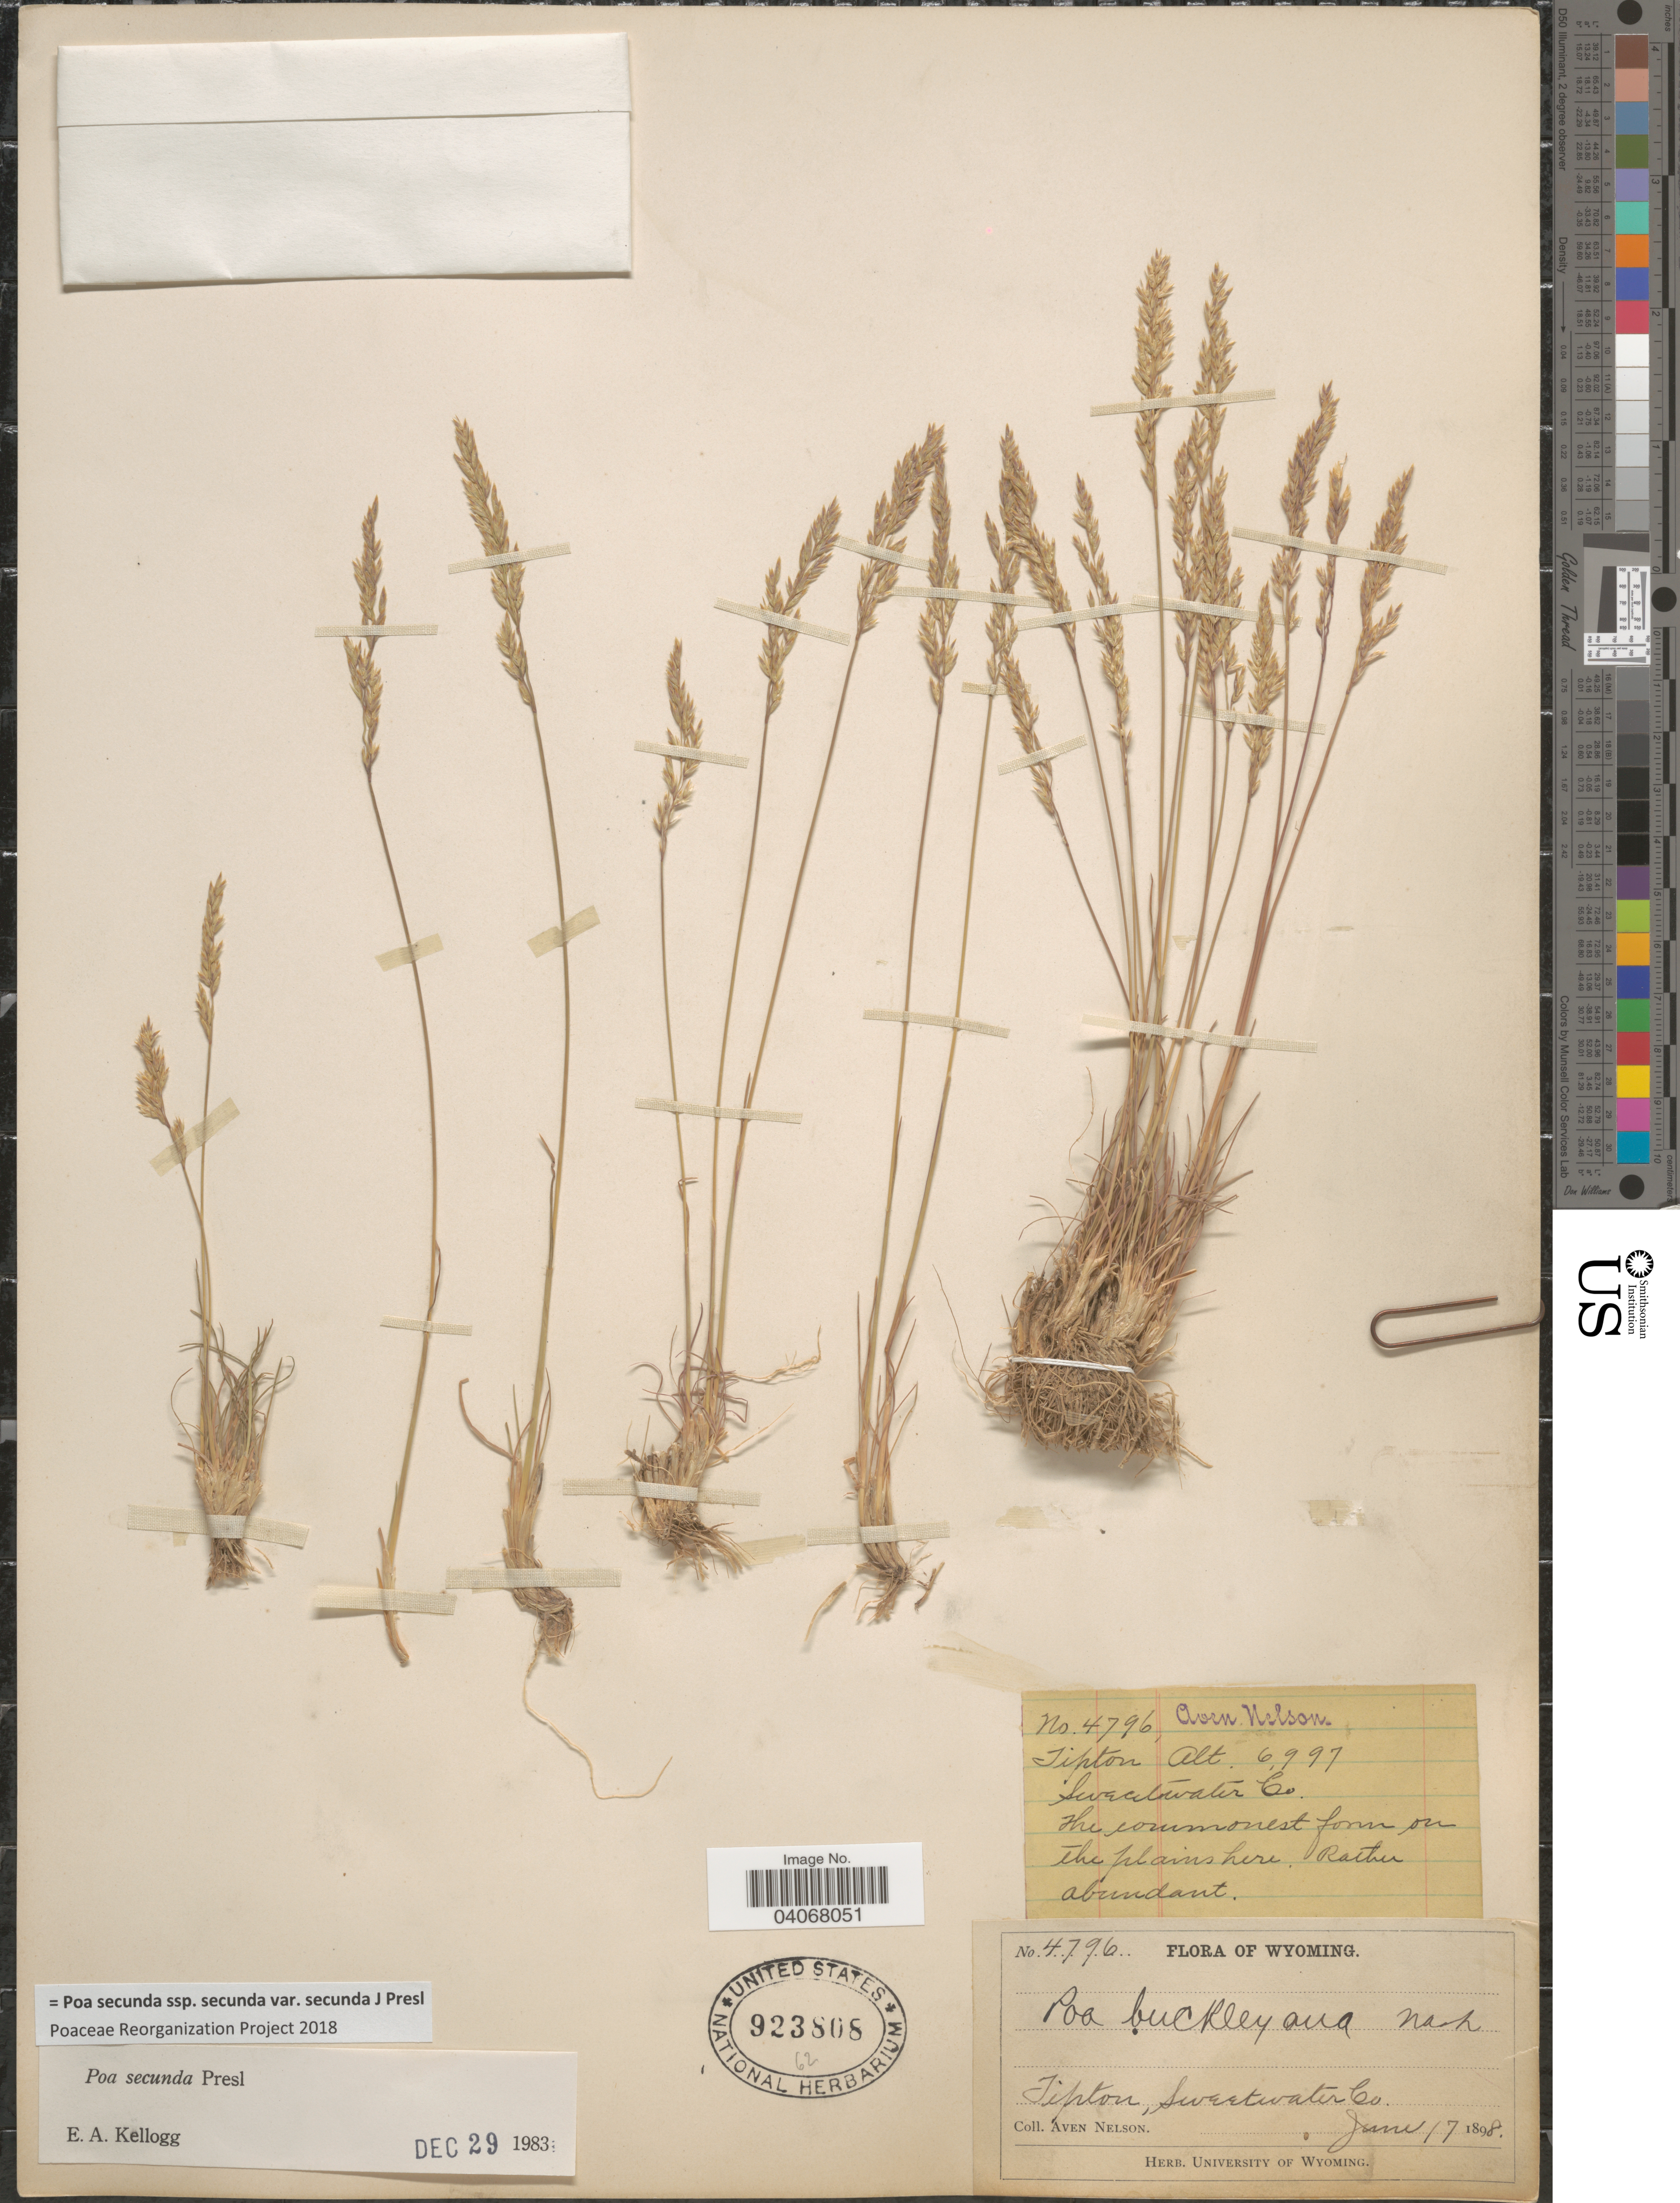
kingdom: Plantae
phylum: Tracheophyta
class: Liliopsida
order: Poales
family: Poaceae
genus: Poa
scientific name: Poa secunda subsp. secunda var. secunda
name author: J. Presl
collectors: A. Nelson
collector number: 4796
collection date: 1898-06-17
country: United States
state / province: Wyoming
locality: Tipton, Sweetwater Co.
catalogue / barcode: US 923808